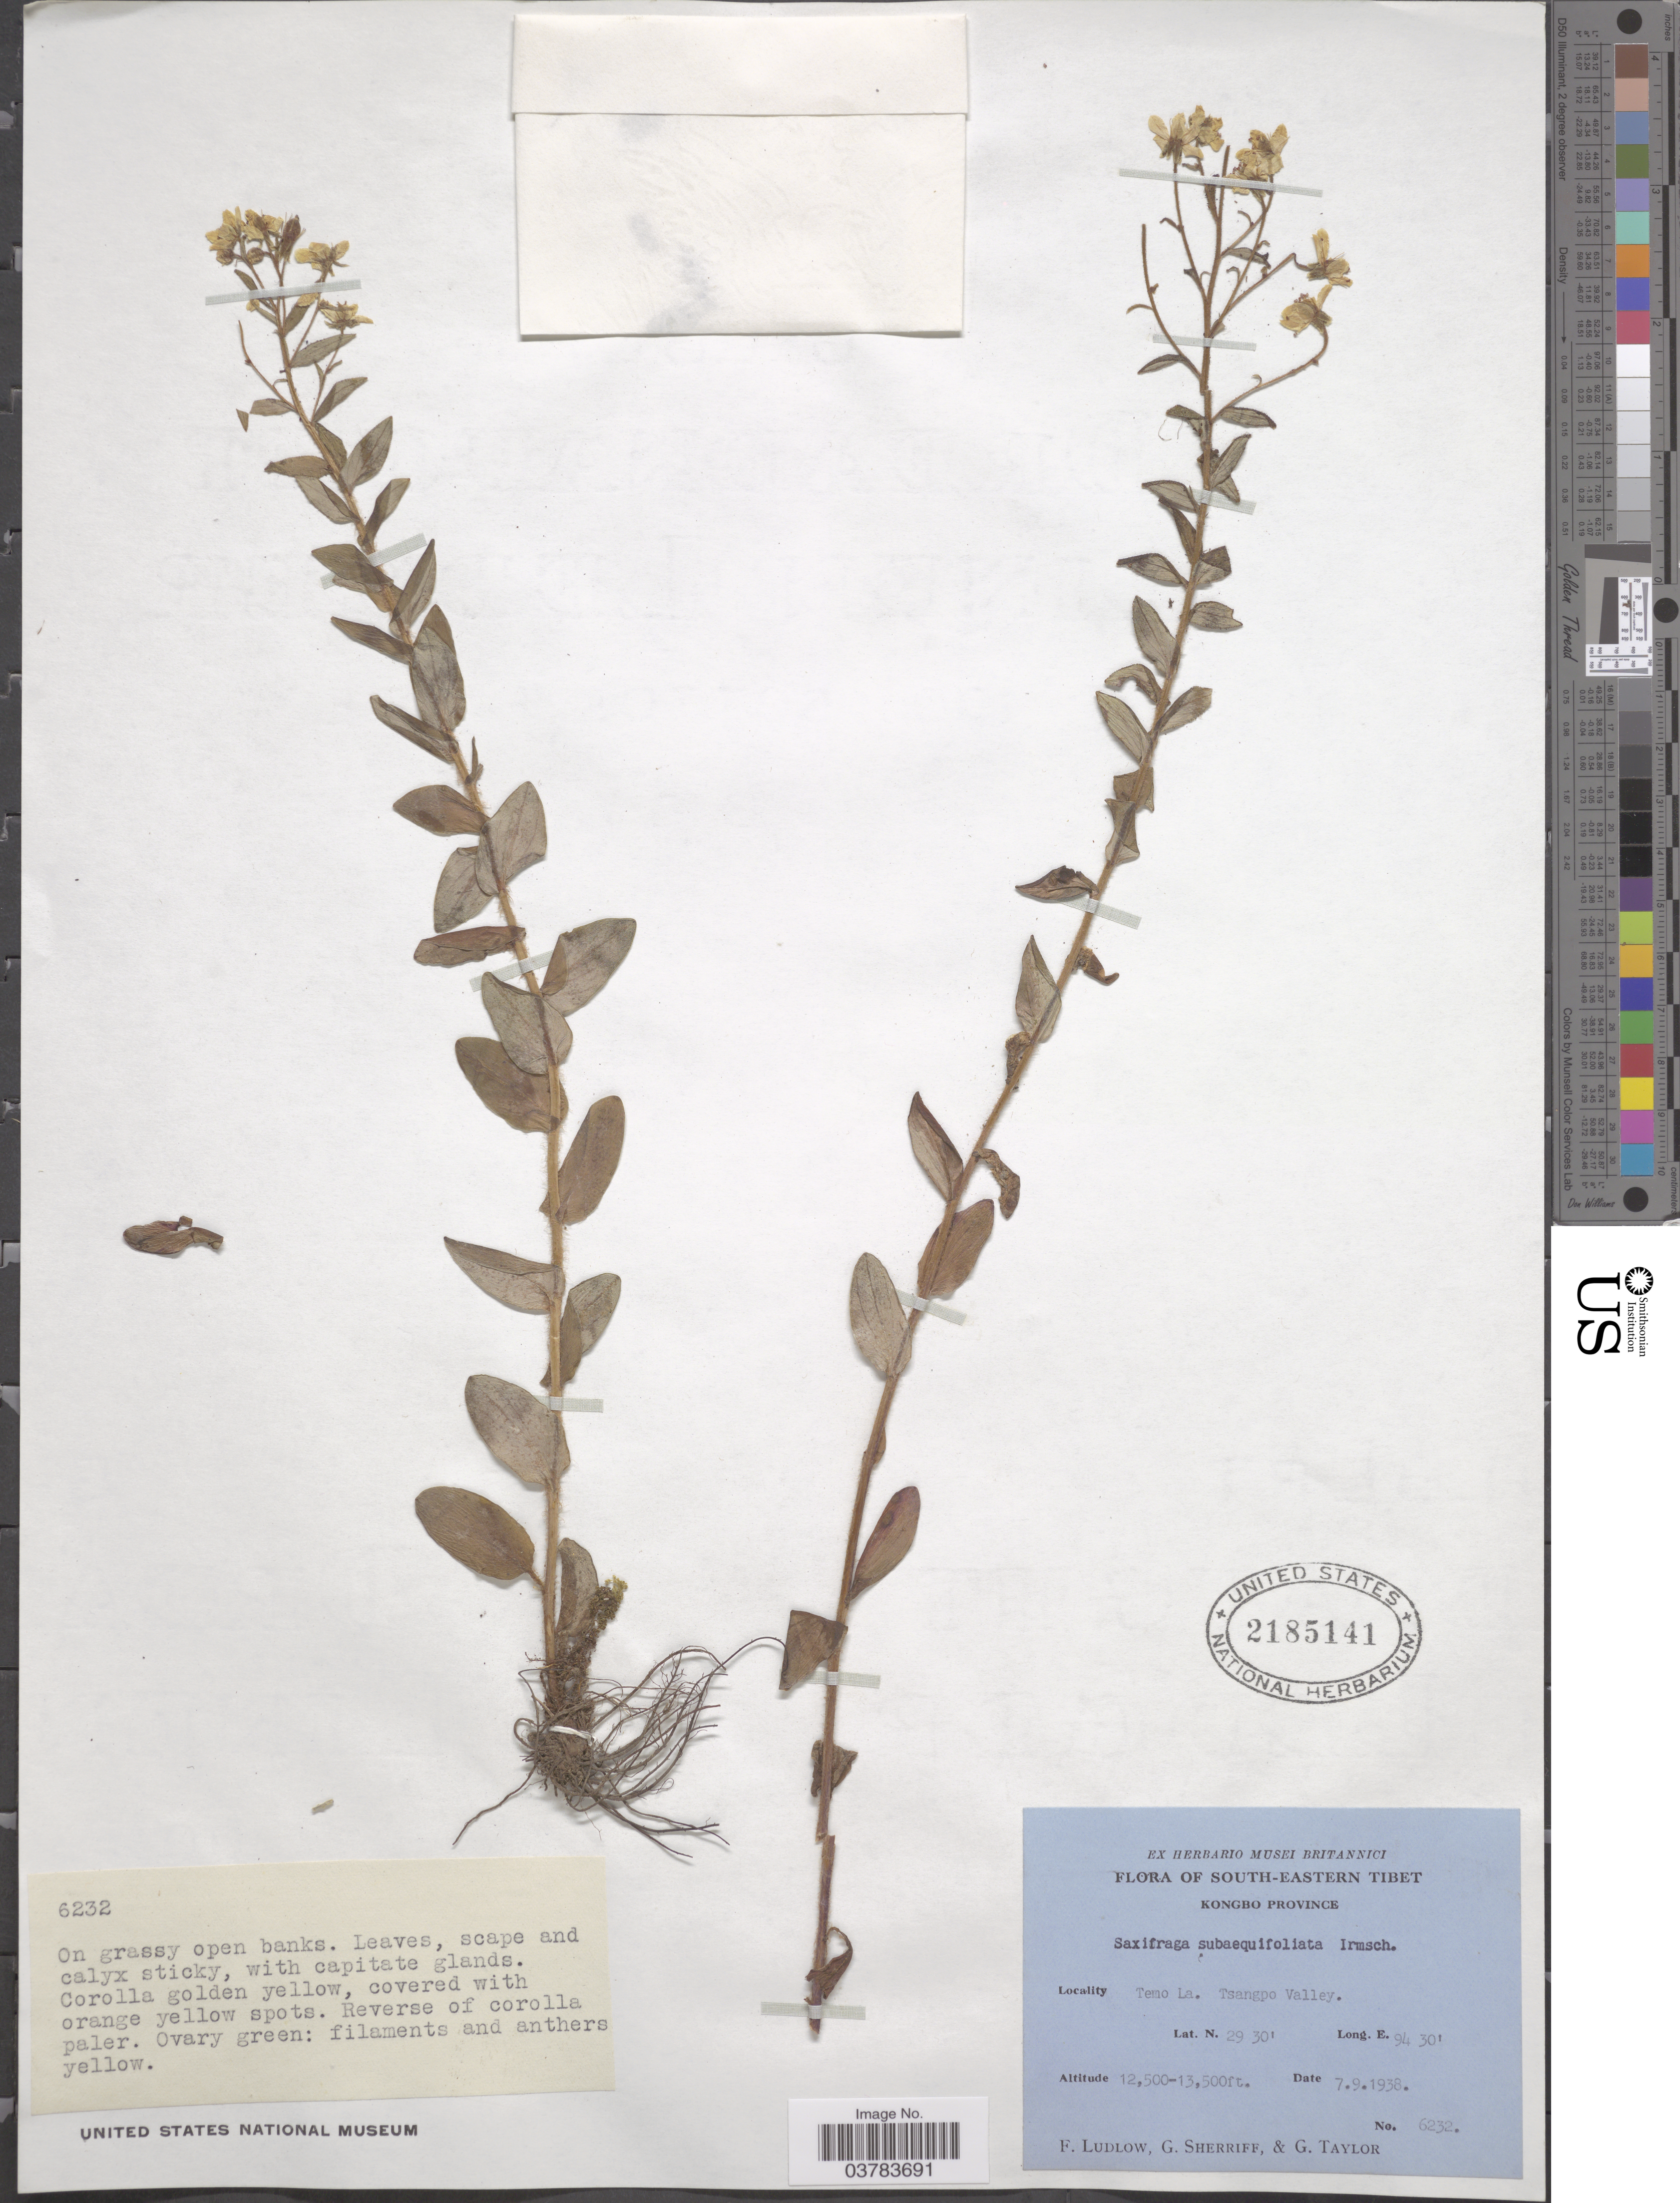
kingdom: Plantae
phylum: Tracheophyta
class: Magnoliopsida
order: Saxifragales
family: Saxifragaceae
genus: Saxifraga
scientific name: Saxifraga subaequifoliata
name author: Irmsch.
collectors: F. Ludlow, G. Sherriff & G. Taylor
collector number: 6232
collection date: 1938-09-07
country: China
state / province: Xizang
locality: South-Eastern Tibet. Kongbo Province. Temo La. Tsangpo Valley.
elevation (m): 3810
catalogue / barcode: US 2185141